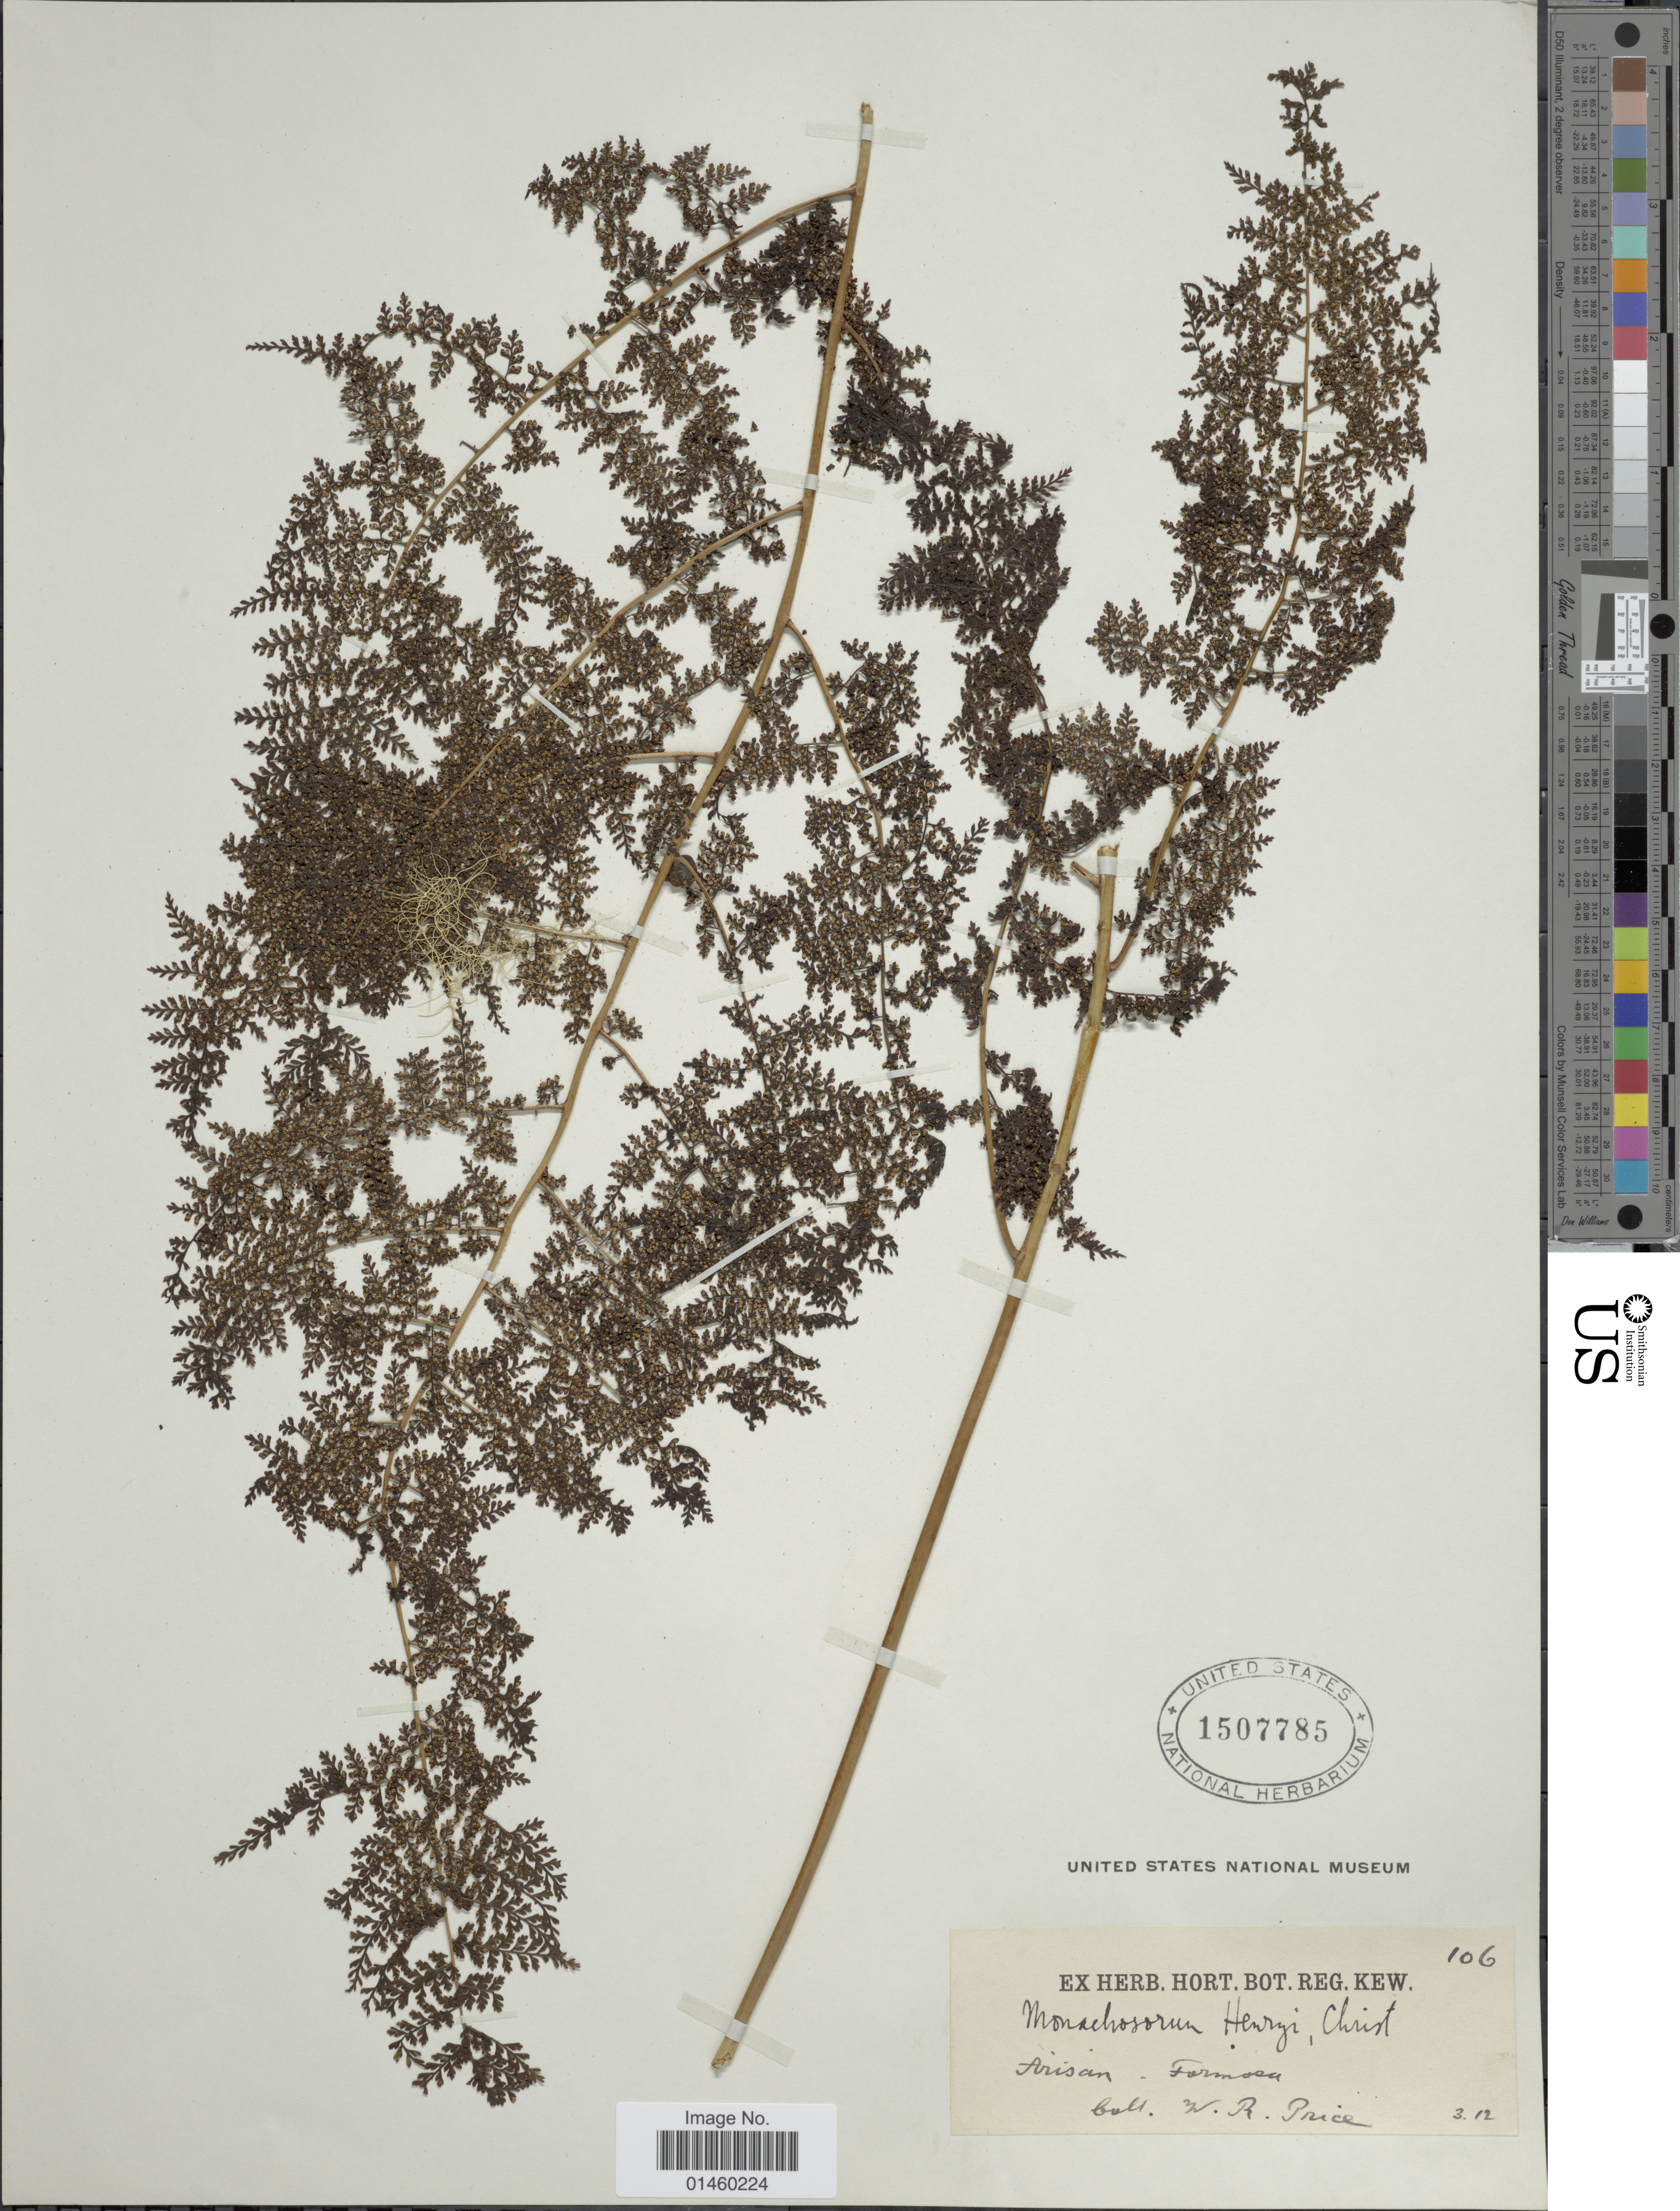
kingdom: Plantae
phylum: Tracheophyta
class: Polypodiopsida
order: Polypodiales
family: Dennstaedtiaceae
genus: Monachosorum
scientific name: Monachosorum subdigitatum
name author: (Blume) Kuhn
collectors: W. Price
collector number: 106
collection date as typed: Transcribed d/m/y: /3/12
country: Taiwan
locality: Formosa. Arisan.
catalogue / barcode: US 1507785